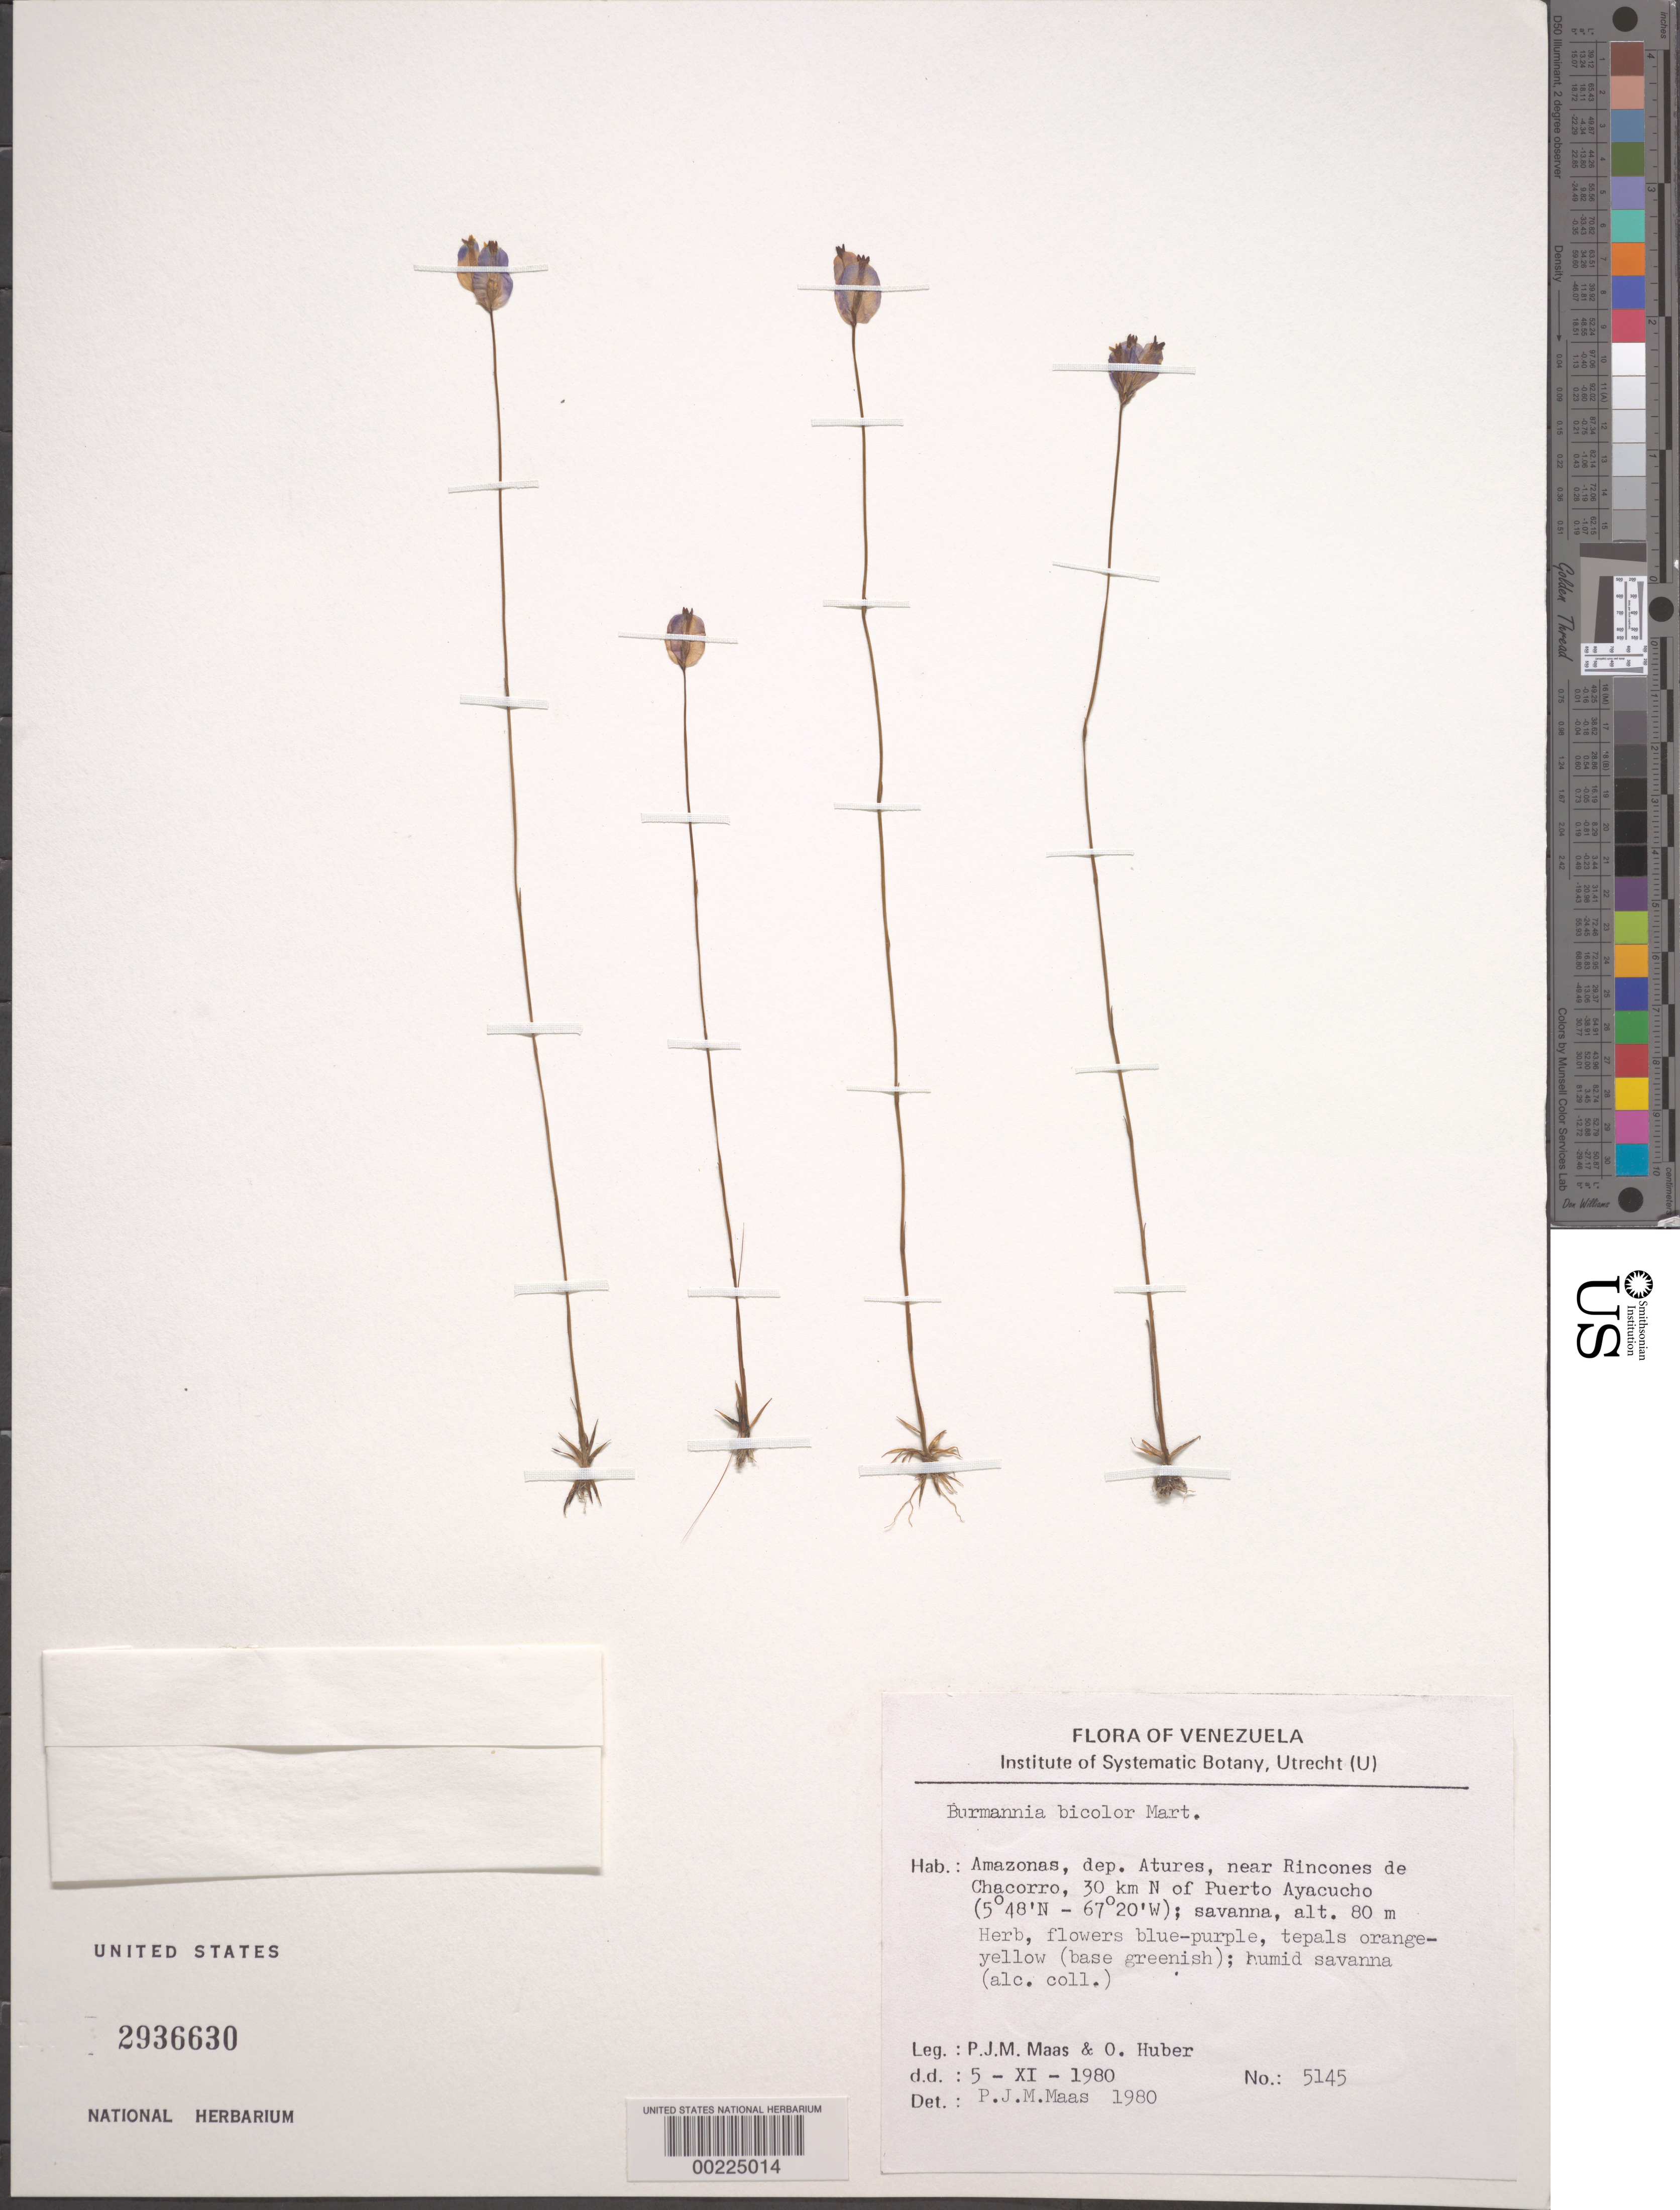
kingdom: Plantae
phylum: Tracheophyta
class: Liliopsida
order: Dioscoreales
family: Burmanniaceae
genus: Burmannia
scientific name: Burmannia bicolor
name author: Mart.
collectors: P. Maas & O. Huber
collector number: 5145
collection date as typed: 05 Nov 1980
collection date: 1980-11-05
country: Venezuela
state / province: Amazonas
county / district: Atures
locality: Near rincones de chacorro, 30 km n of puerto ayachuco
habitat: Savanna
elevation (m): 80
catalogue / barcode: US 2936630